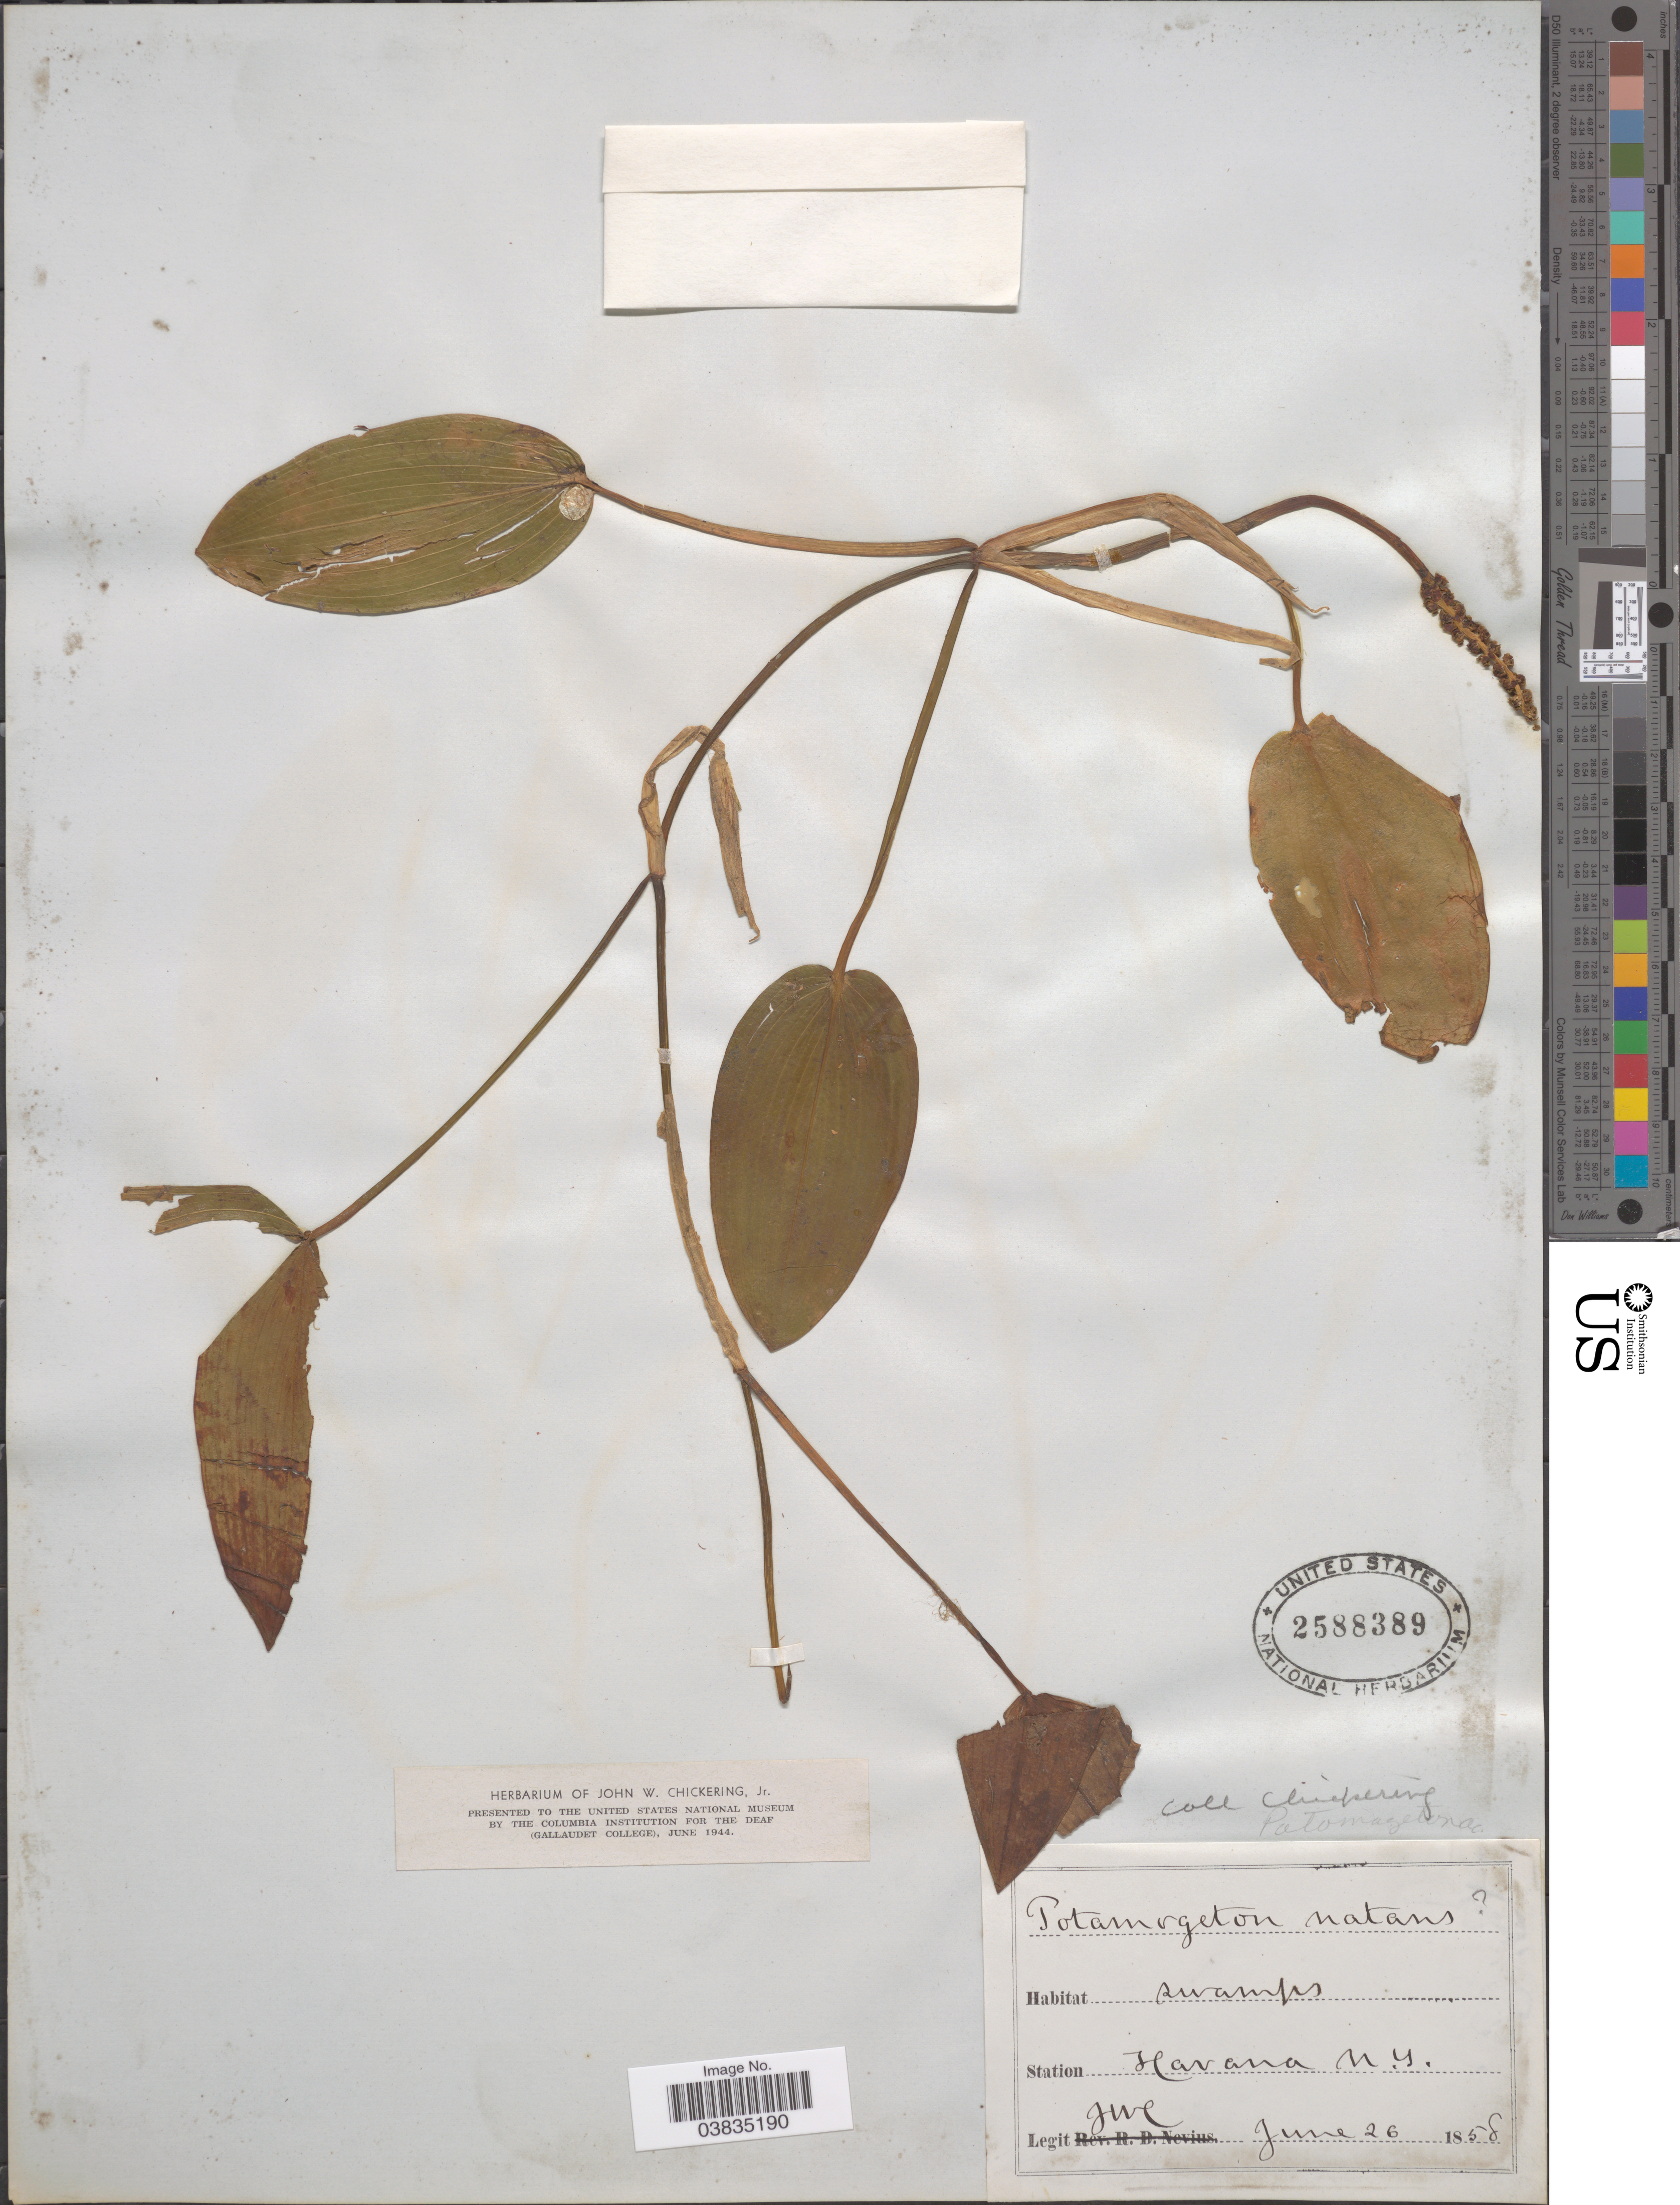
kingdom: Plantae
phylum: Tracheophyta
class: Liliopsida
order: Alismatales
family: Potamogetonaceae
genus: Potamogeton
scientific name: Potamogeton natans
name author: L.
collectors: J. Chickering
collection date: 1858-06-26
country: United States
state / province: New York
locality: Station Havana.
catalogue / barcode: US 2588389